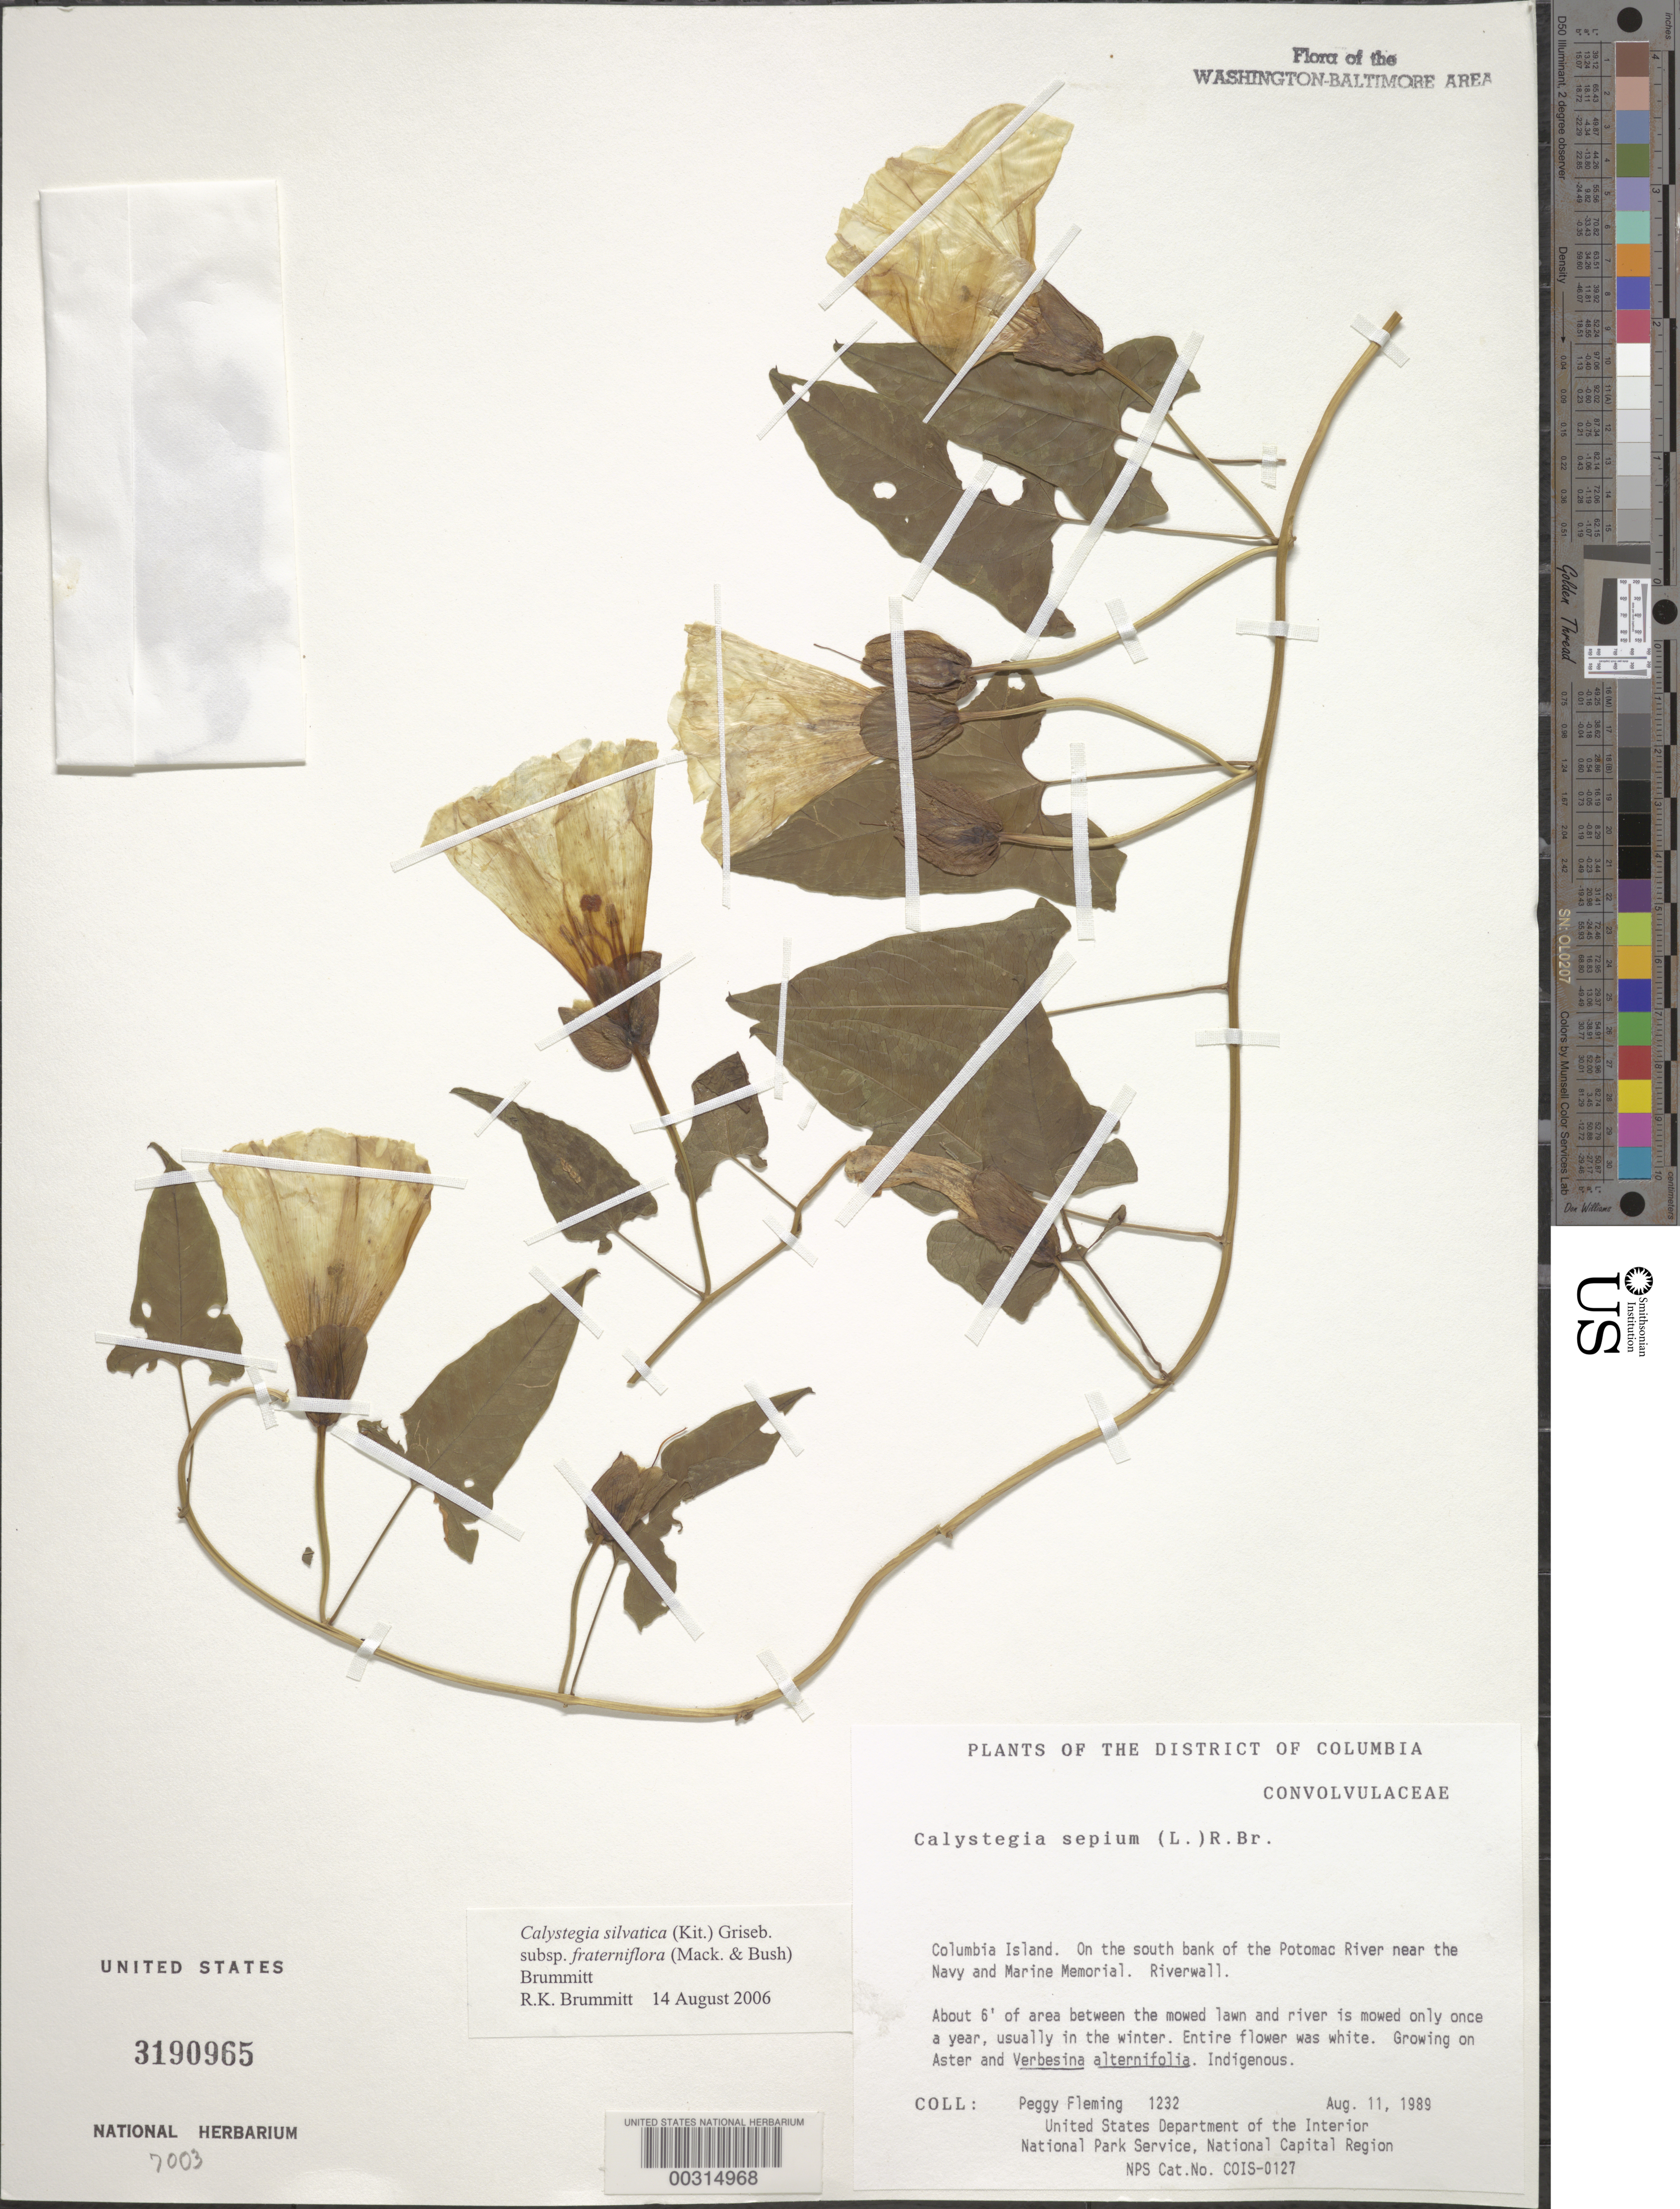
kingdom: Plantae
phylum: Tracheophyta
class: Magnoliopsida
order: Solanales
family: Convolvulaceae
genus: Calystegia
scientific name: Calystegia silvatica subsp. fraterniflora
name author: (Mack. & Bush) Brummitt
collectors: P. Fleming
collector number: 1232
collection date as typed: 11 Aug 1989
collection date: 1989-08-11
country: United States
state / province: District of Columbia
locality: Columbia Island, S bank of Potomac River, near Navy and Marine Memorial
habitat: Between mowed lawn and the riverwall, mowed in the winter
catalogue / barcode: US 3190965